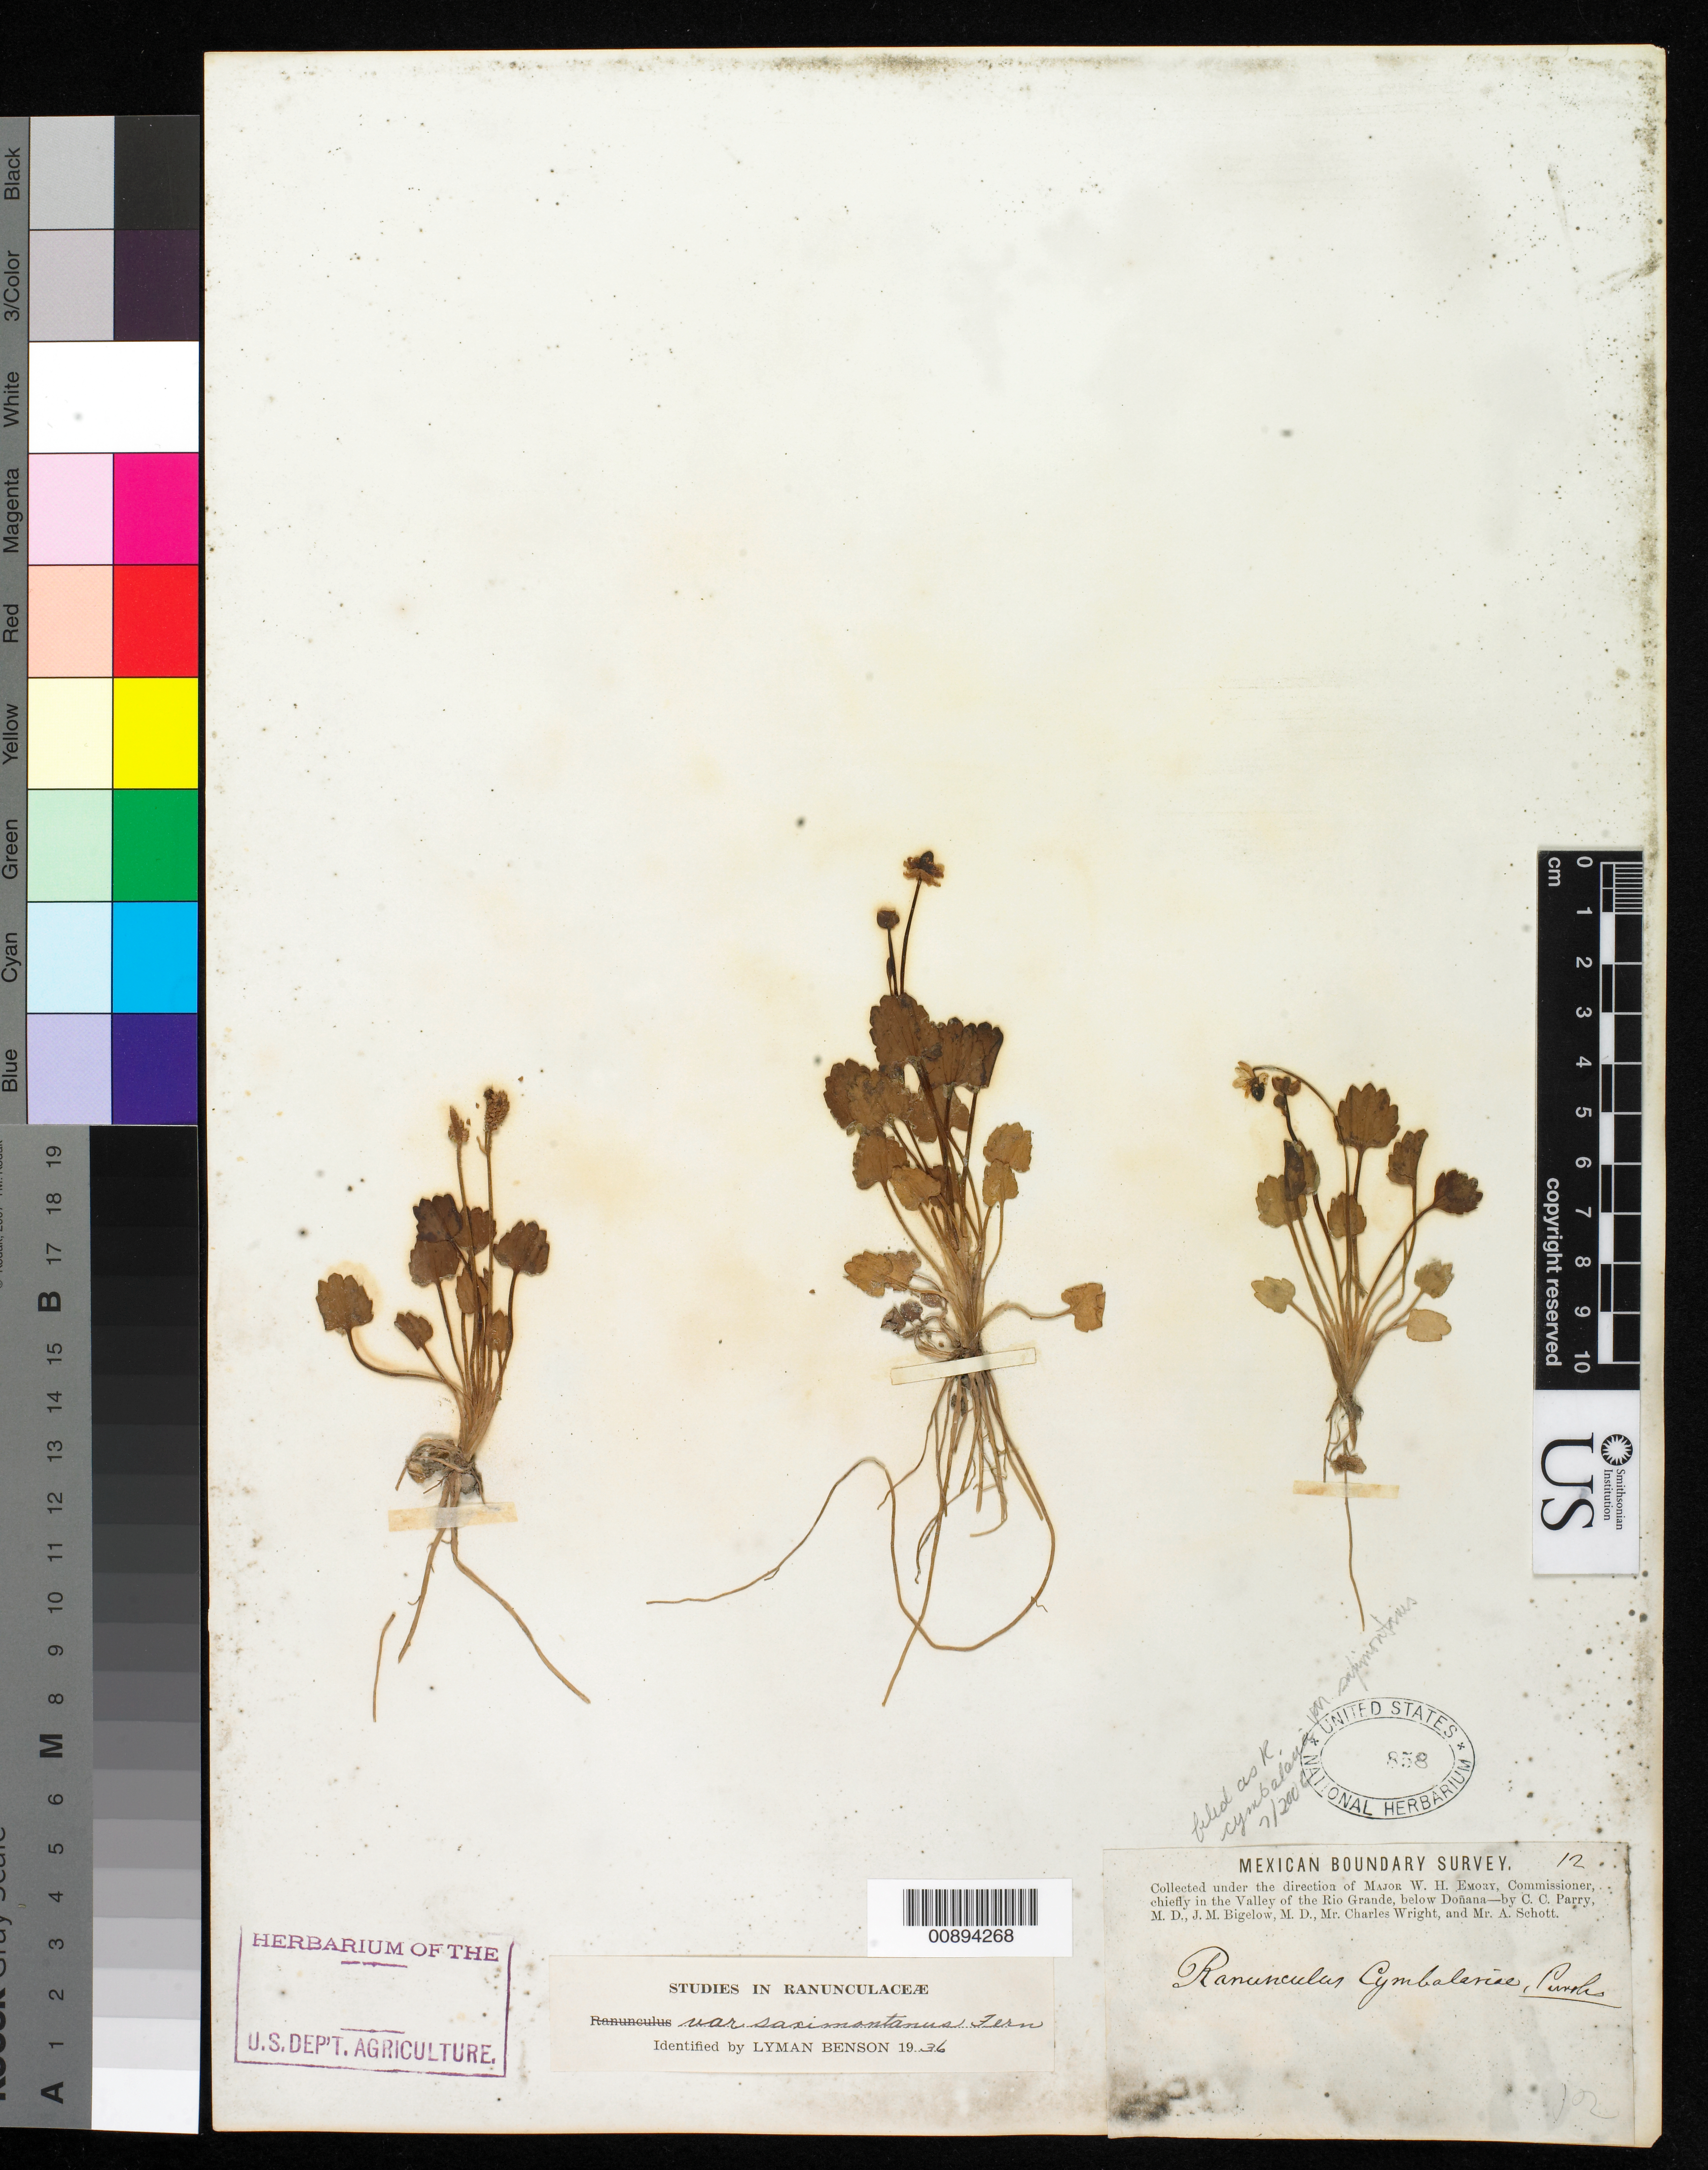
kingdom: Plantae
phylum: Tracheophyta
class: Magnoliopsida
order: Ranunculales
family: Ranunculaceae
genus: Halerpestes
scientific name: Halerpestes cymbalaria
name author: (Pursh) Greene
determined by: Strong, M. T., (US), Smithsonian Institution - National Museum of Natural History (UNITED STATES)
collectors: C. C. Parry, J. M. Bigelow, C. Wright & A. C. V. Schott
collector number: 12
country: United States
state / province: New Mexico / Texas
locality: Valley of the Rio Grande, below Doñana.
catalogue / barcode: US 858